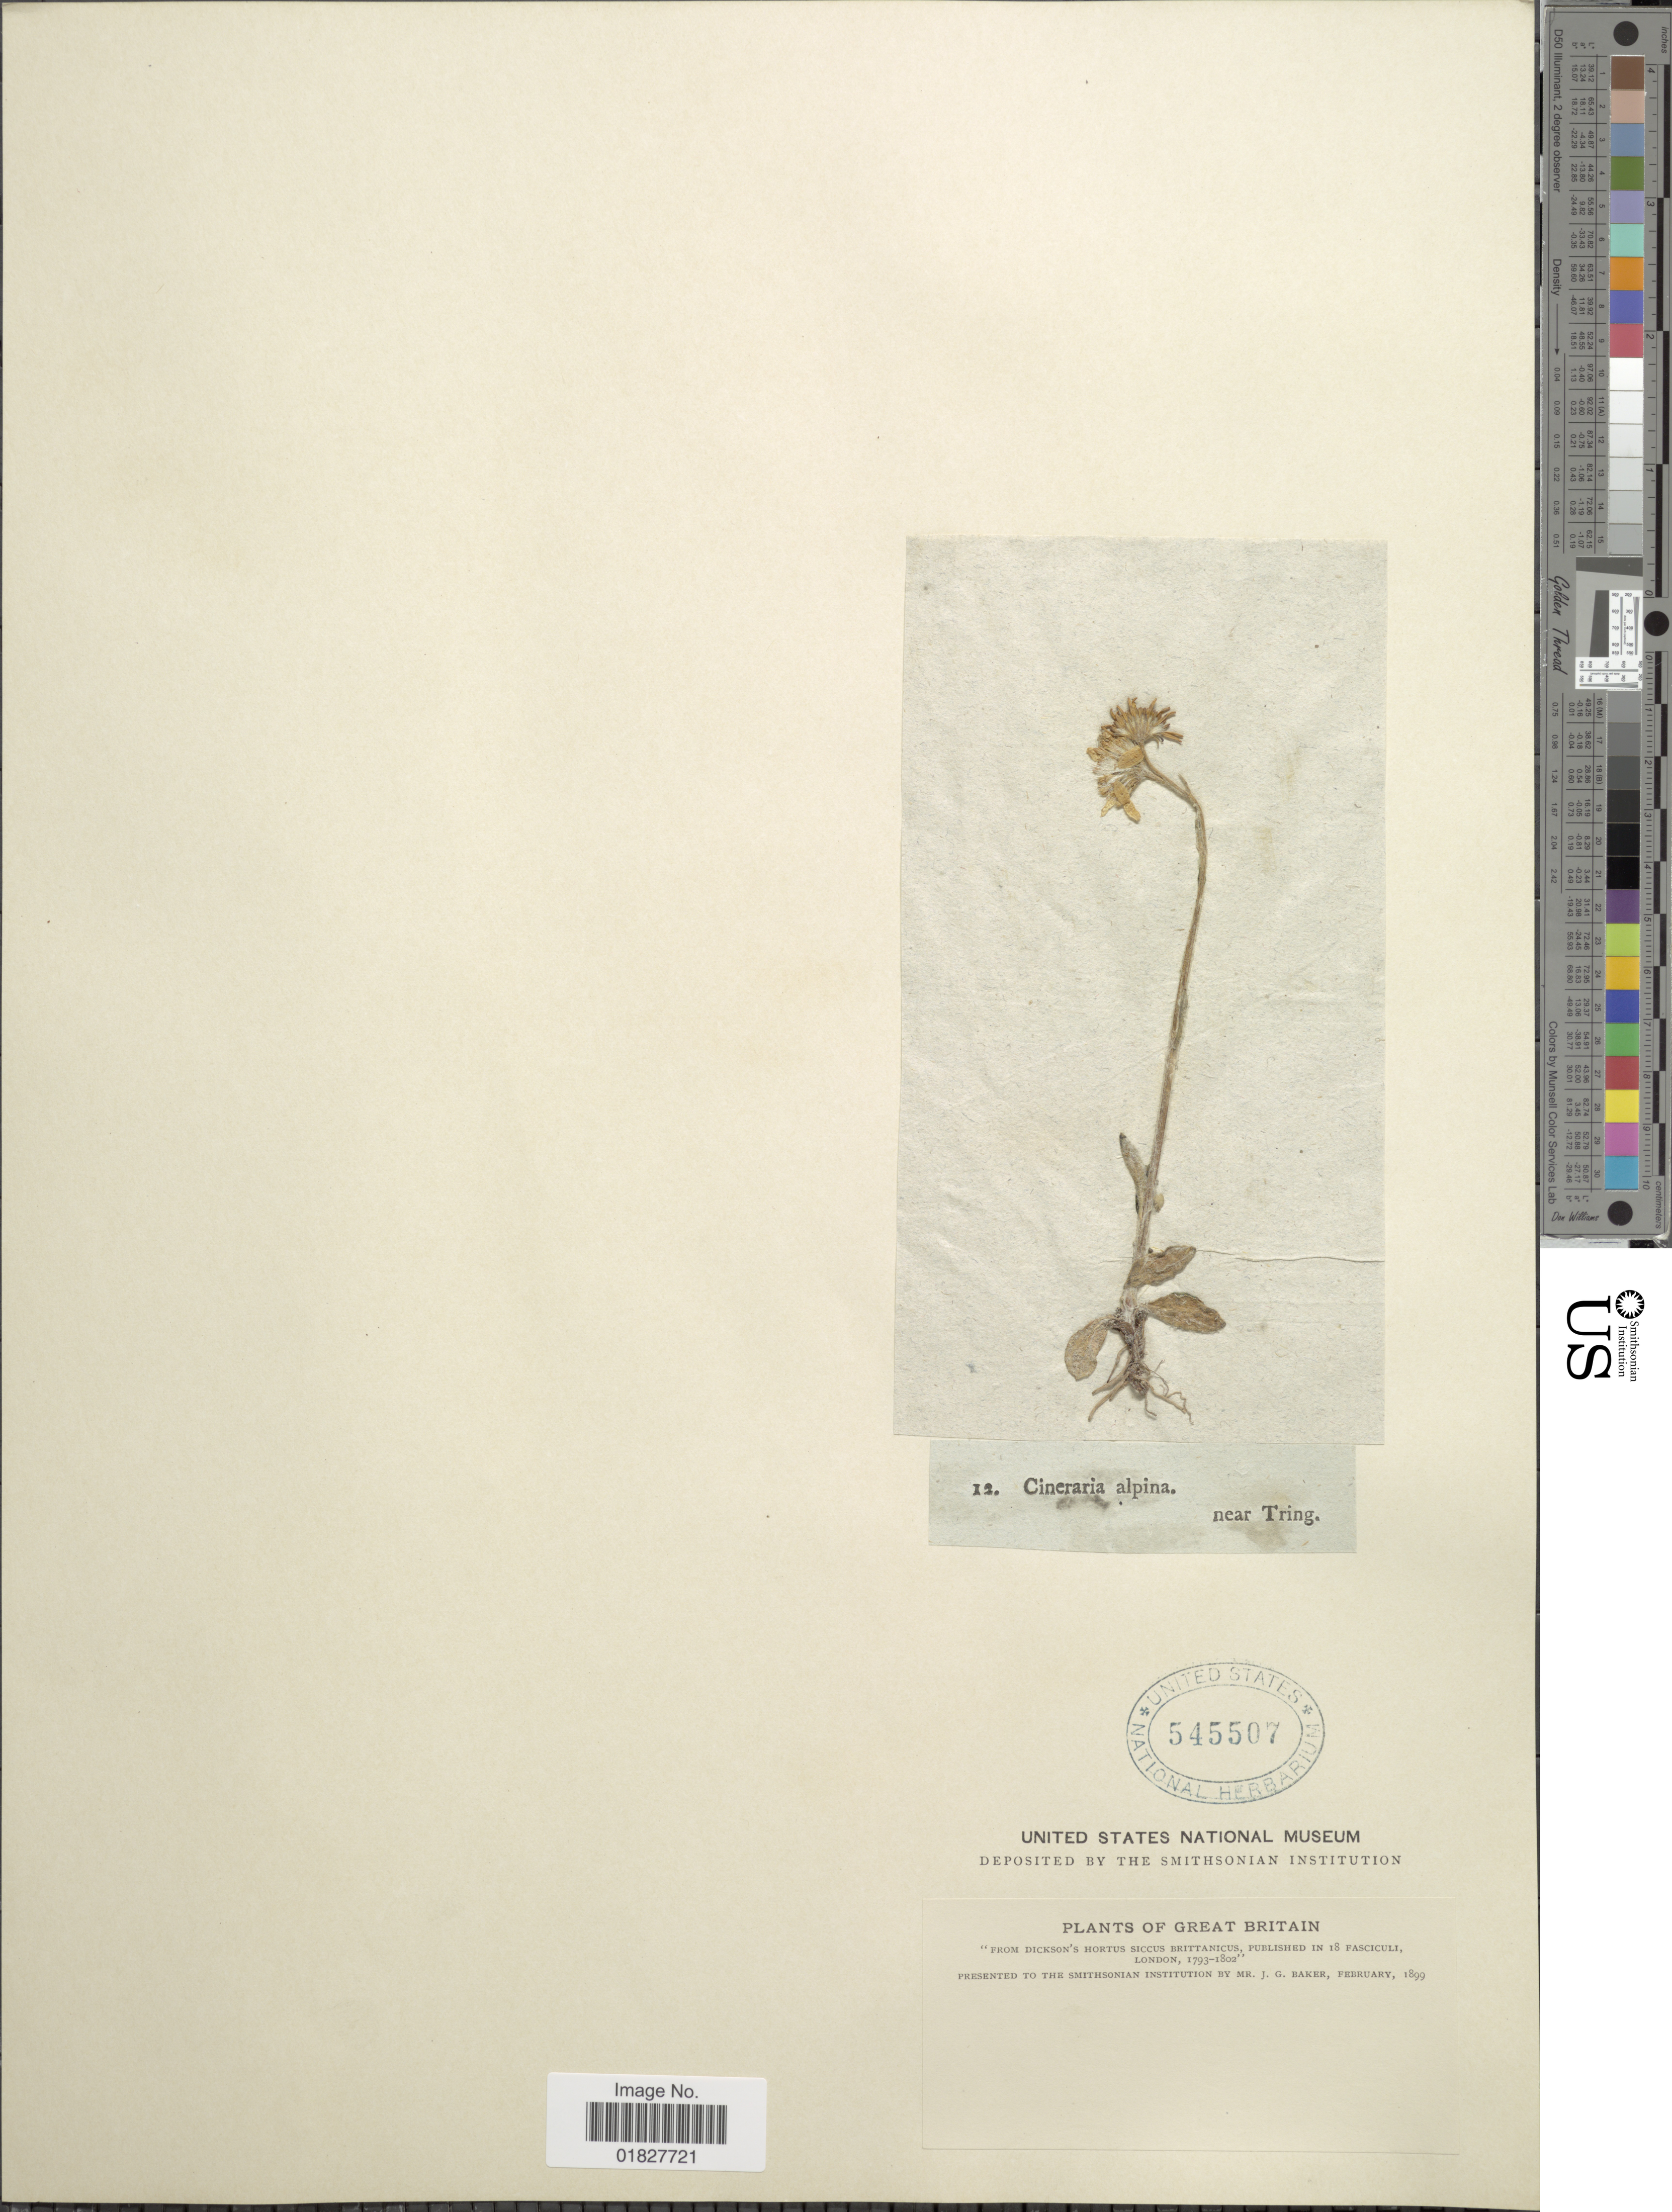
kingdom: Plantae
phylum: Tracheophyta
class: Magnoliopsida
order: Asterales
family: Asteraceae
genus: Tephroseris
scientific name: Tephroseris integrifolia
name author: (L.) Holub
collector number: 12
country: United Kingdom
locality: Great Britain, near Tring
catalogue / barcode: US 545507